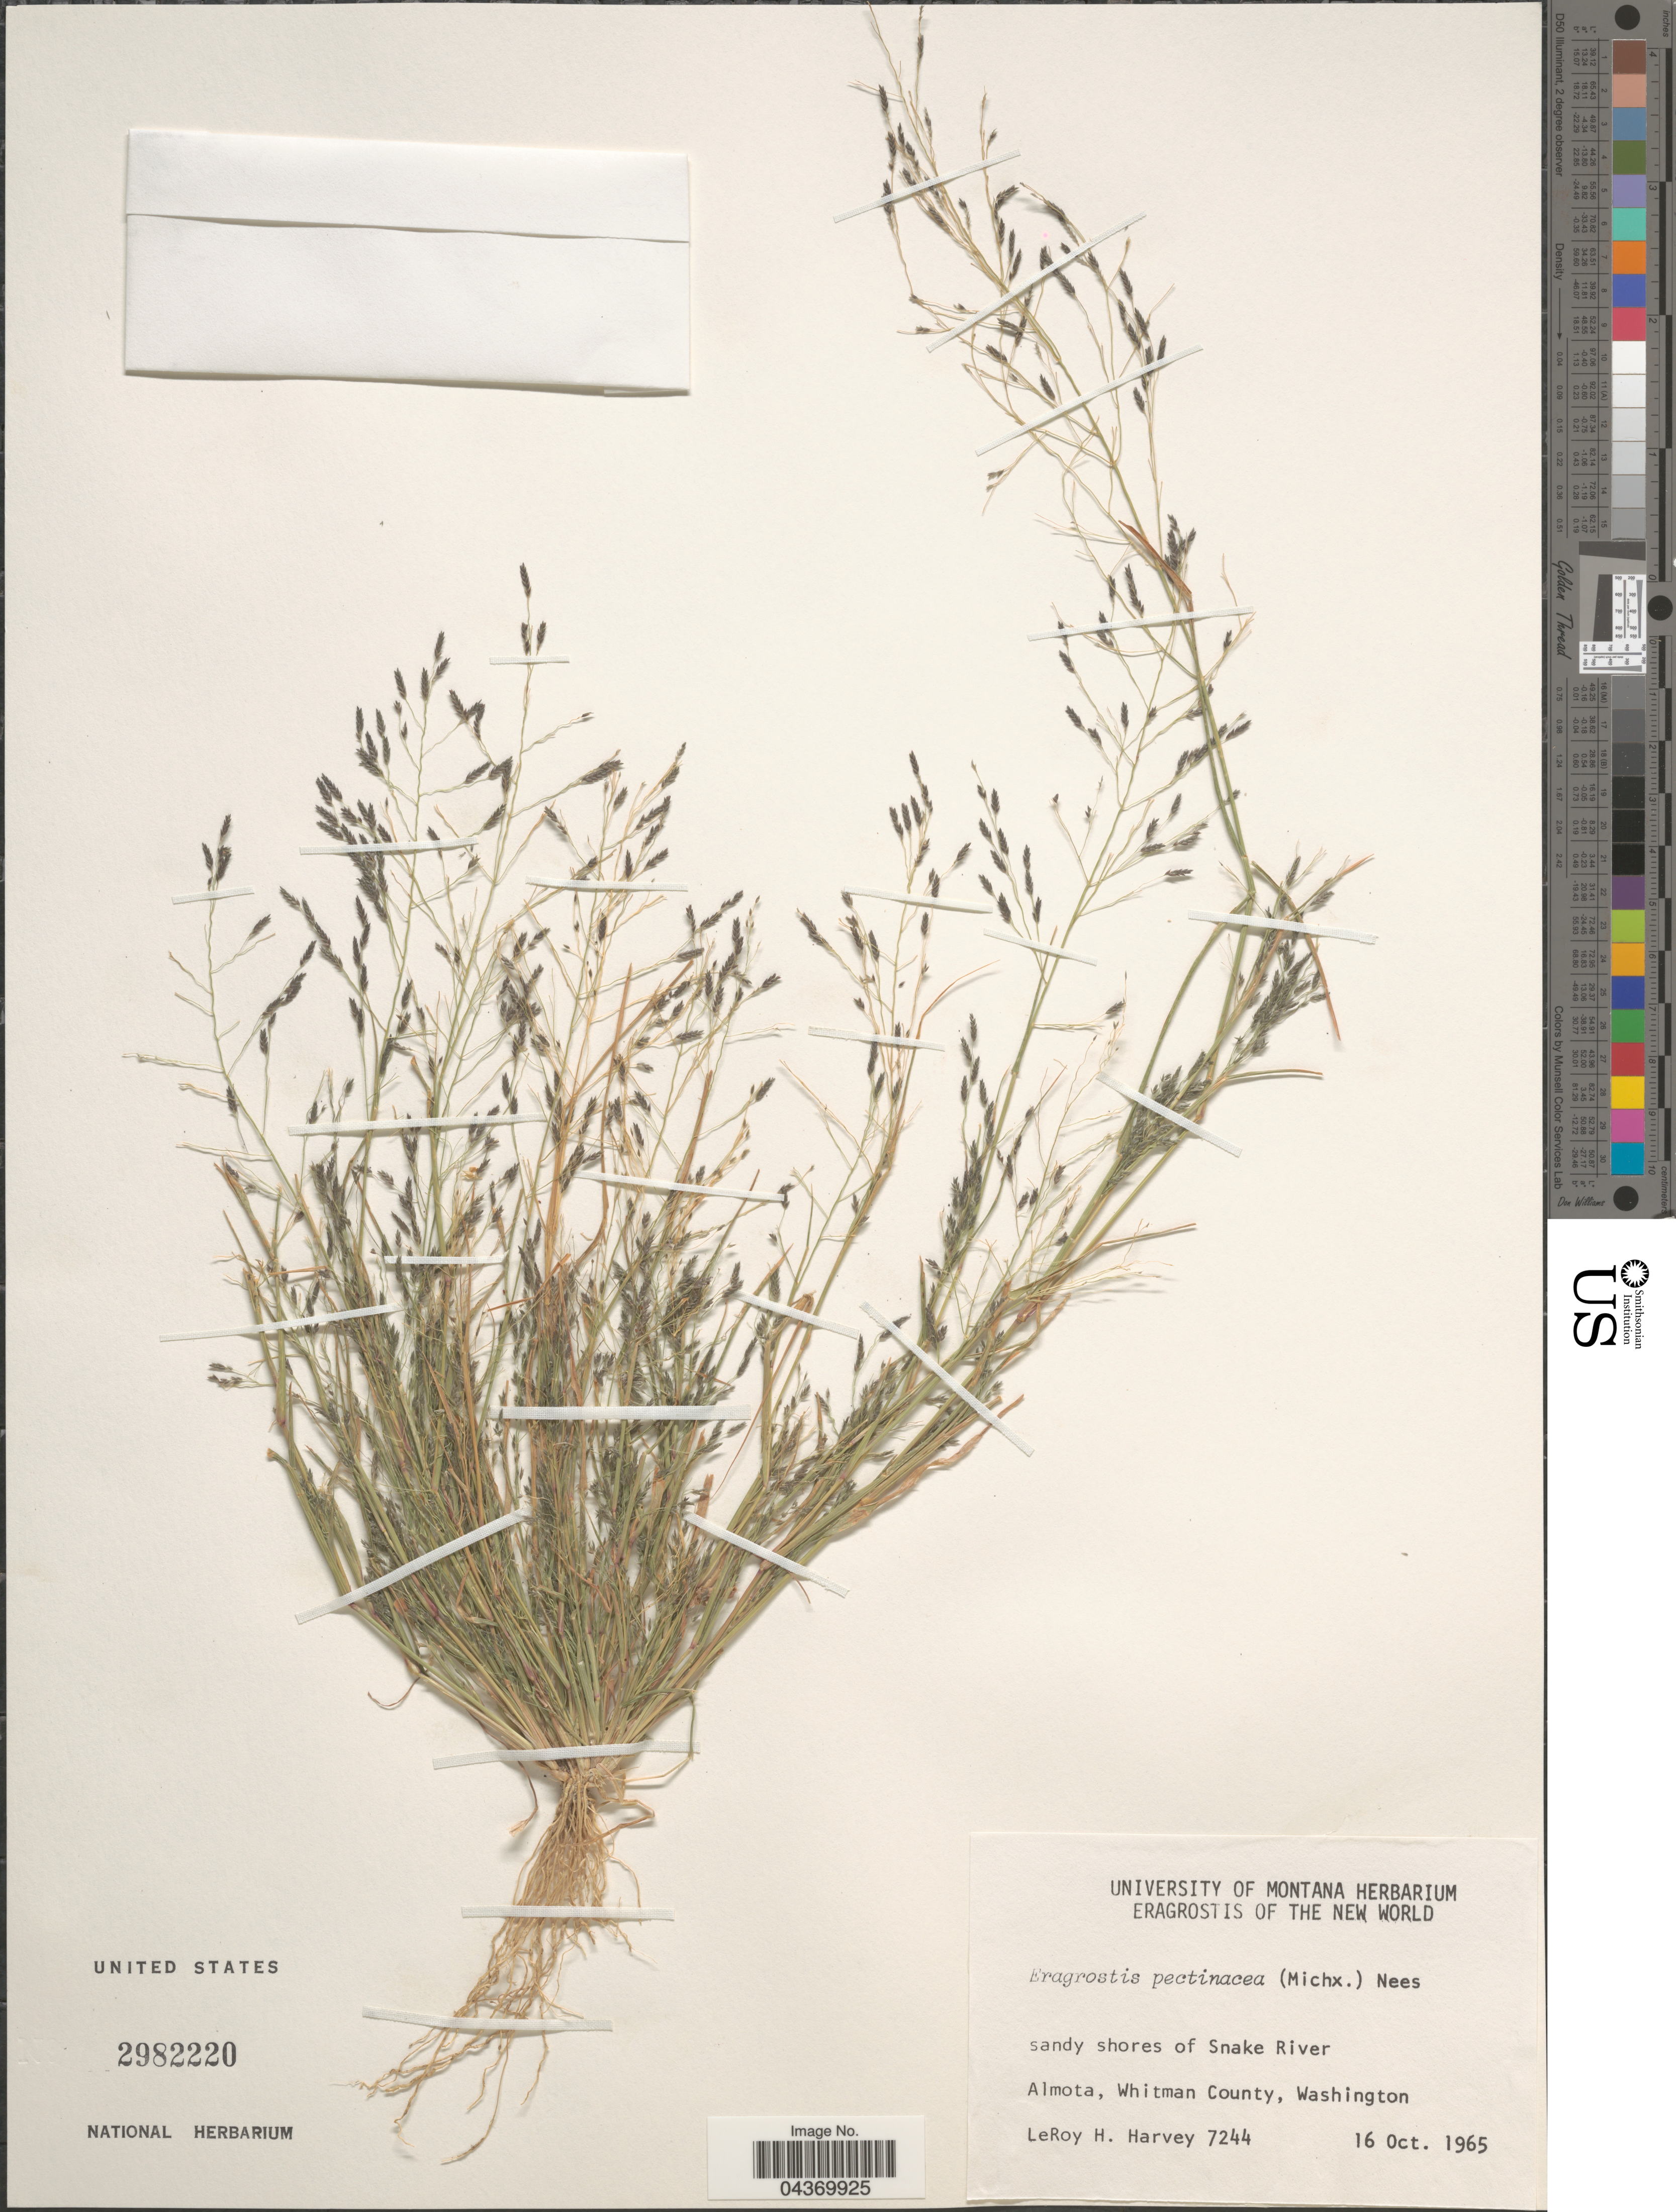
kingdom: Plantae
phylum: Tracheophyta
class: Liliopsida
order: Poales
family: Poaceae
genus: Eragrostis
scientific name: Eragrostis pectinacea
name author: (Michx.) Nees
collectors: L. H. Harvey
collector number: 7244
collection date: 1965-10-16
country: United States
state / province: Washington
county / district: Whitman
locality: Sandy shores of Snake River. Almota, Whitman County.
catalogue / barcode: US 2982220